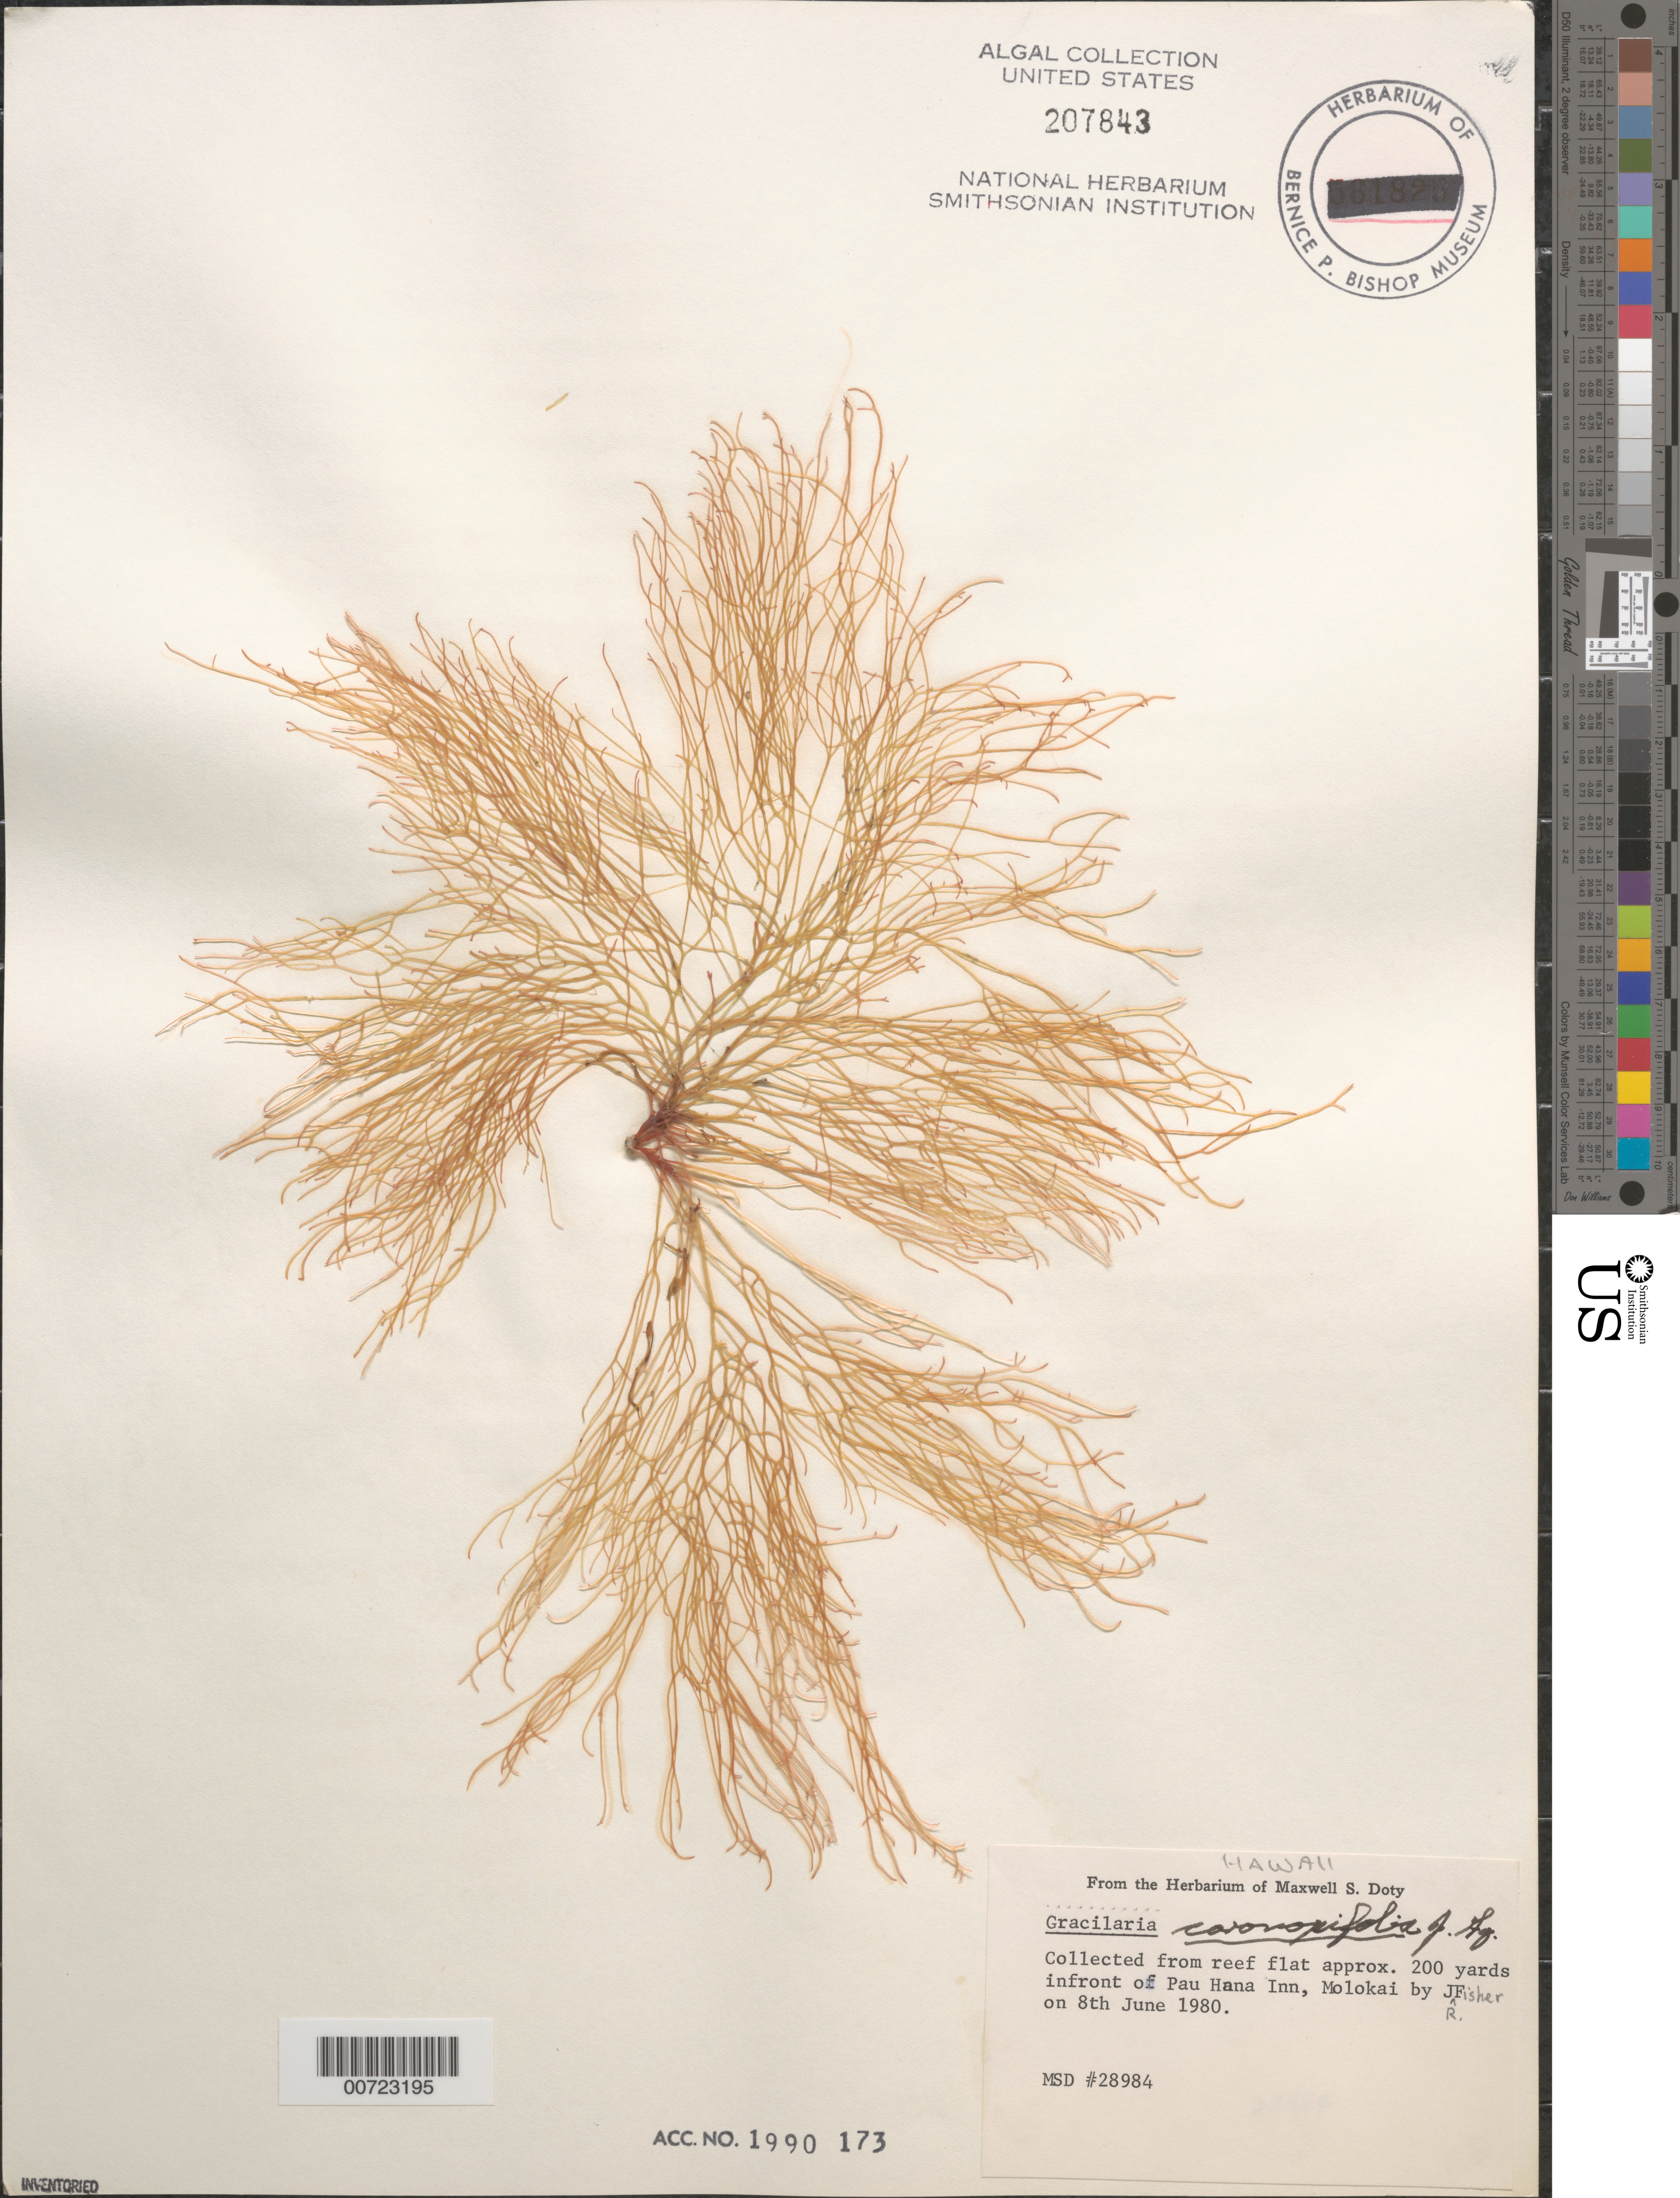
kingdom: Plantae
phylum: Rhodophyta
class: Florideophyceae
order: Gracilariales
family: Gracilariaceae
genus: Gracilaria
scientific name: Gracilaria coronopifolia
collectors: J. Fisher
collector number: MSD 28984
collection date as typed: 08 Jun 1980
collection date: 1980-06-08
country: United States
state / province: Hawaii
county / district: Maui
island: Moloka'i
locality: Reef flat in front of Pau Hana Inn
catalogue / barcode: US 207843